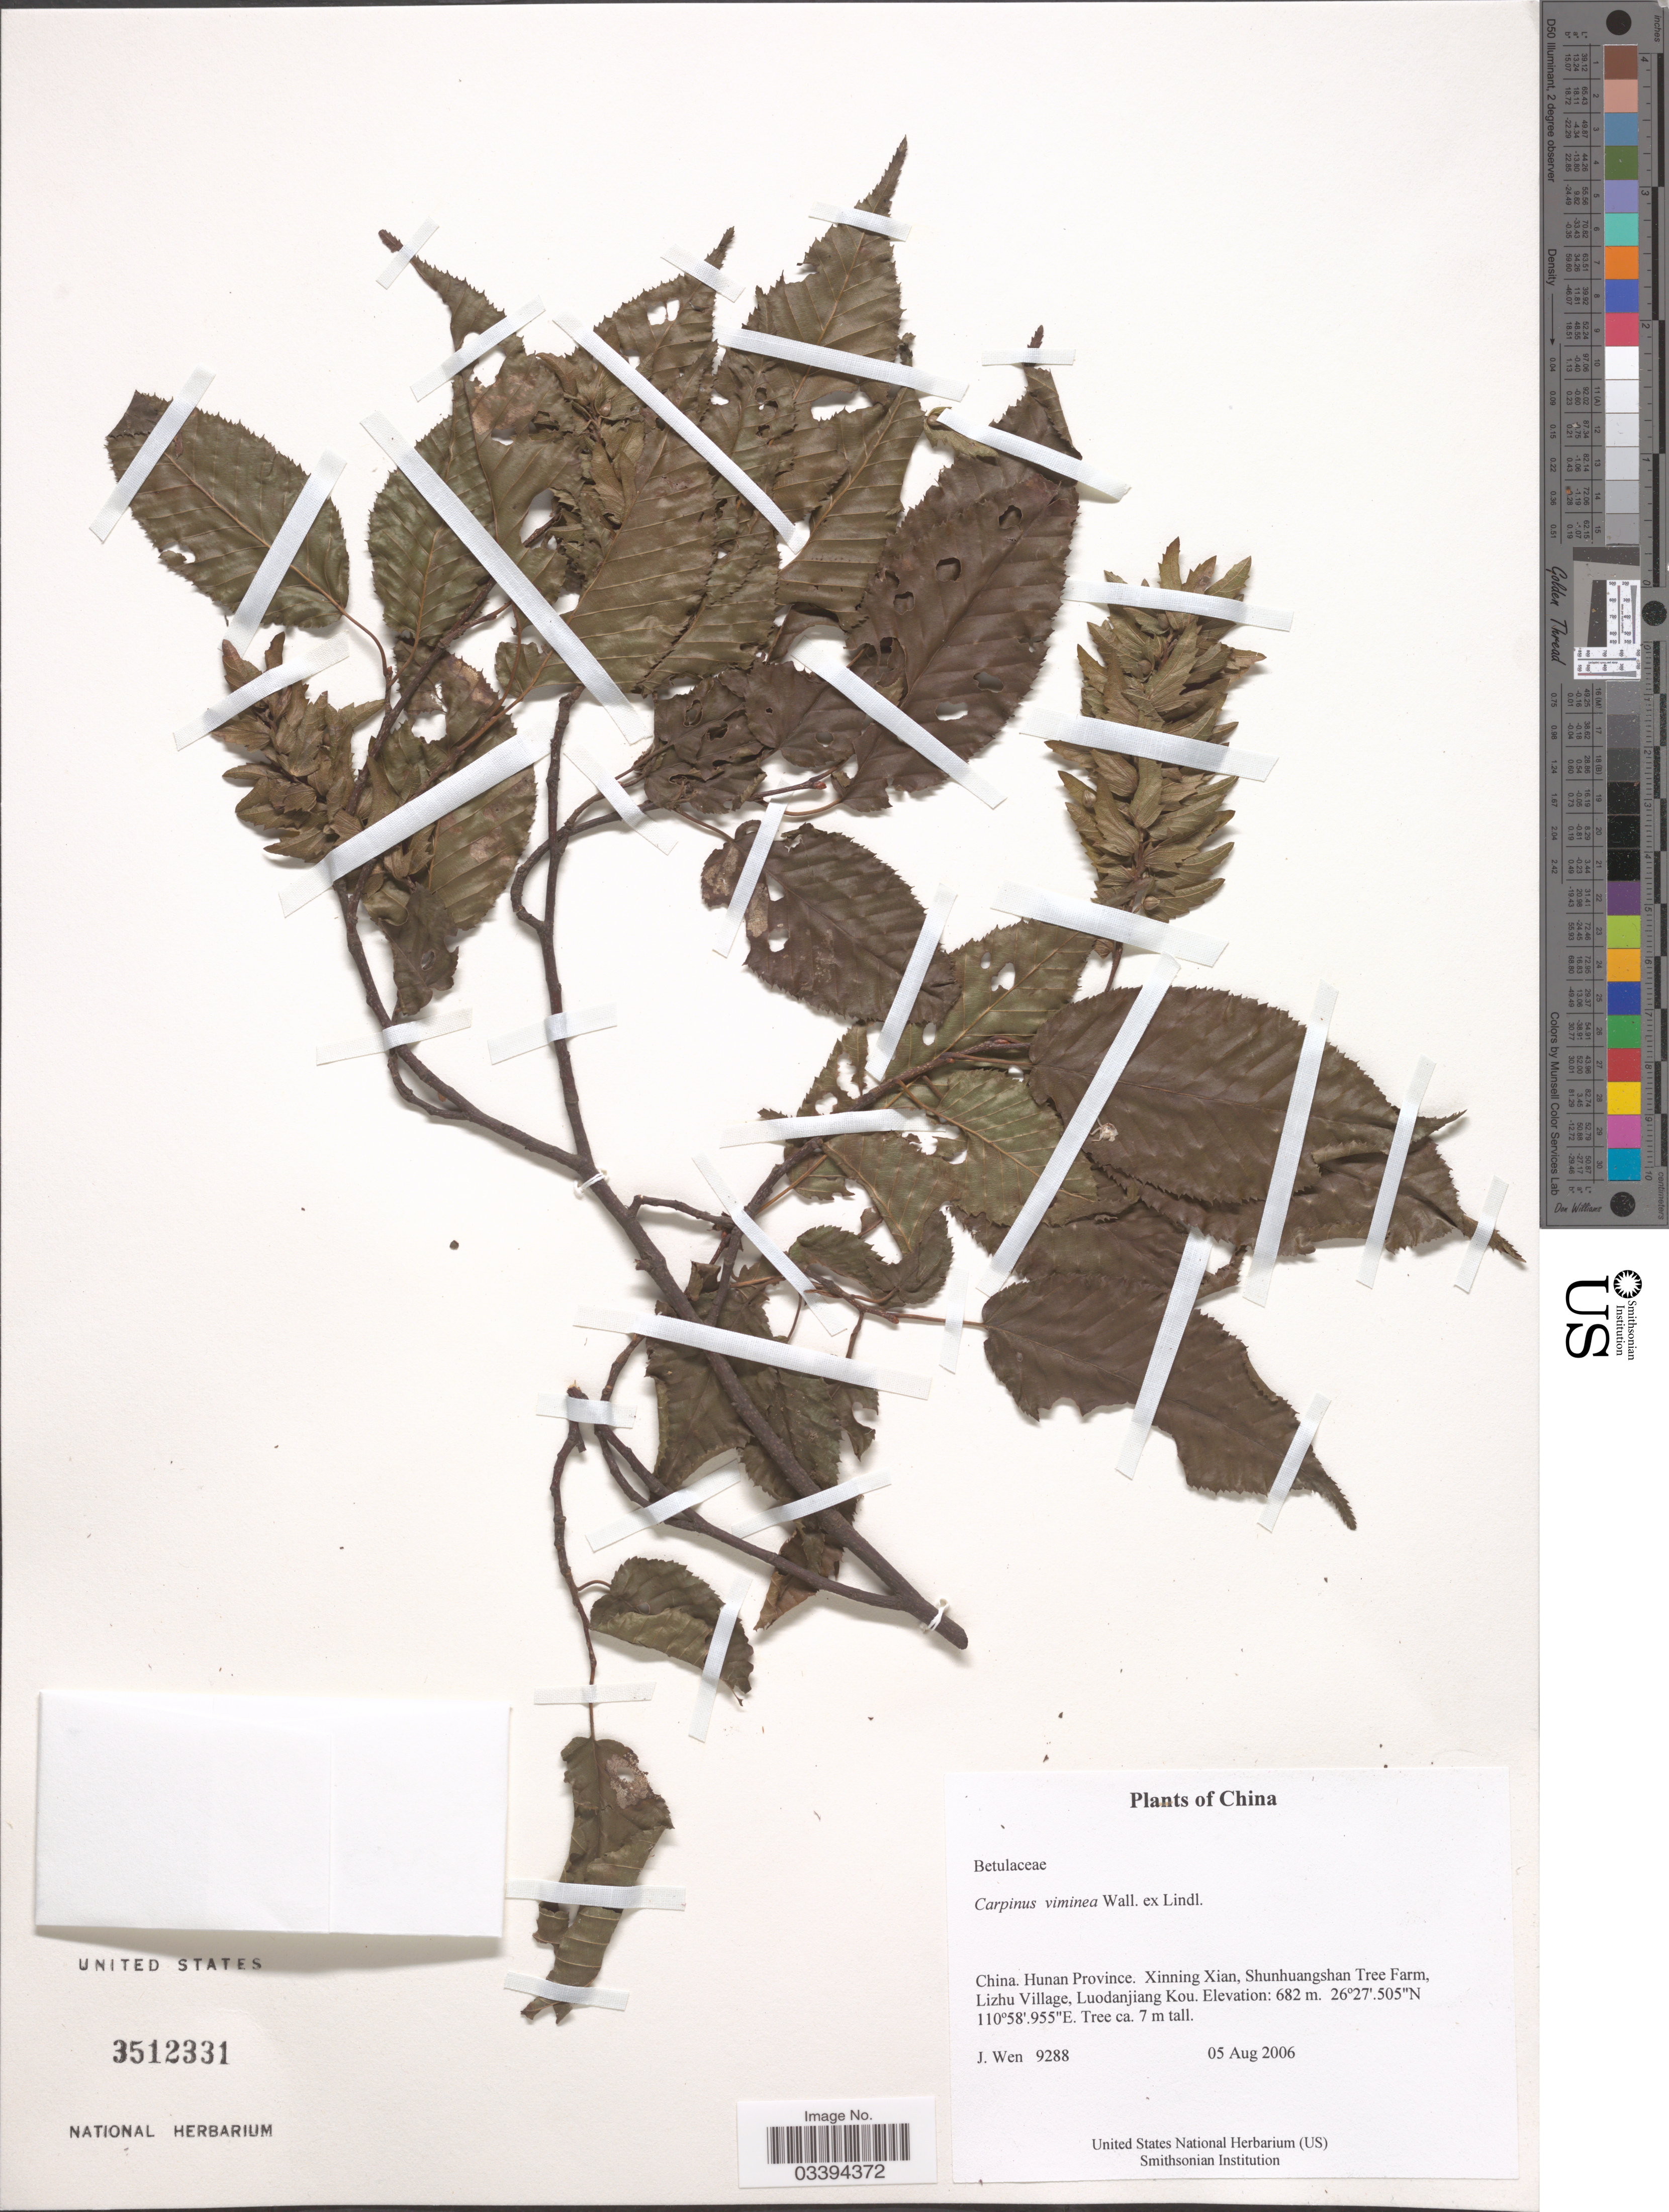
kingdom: Plantae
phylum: Tracheophyta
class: Magnoliopsida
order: Fagales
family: Betulaceae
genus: Carpinus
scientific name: Carpinus viminea var. viminea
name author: Lindl. ex Wall.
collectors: J. Wen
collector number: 9288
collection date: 2006-08-05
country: China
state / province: Hunan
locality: Xinning Xian, Shunhuangshan Tree Farm, Lizhu Village, Luodanjiang Kou.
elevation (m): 682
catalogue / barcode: US 3512331